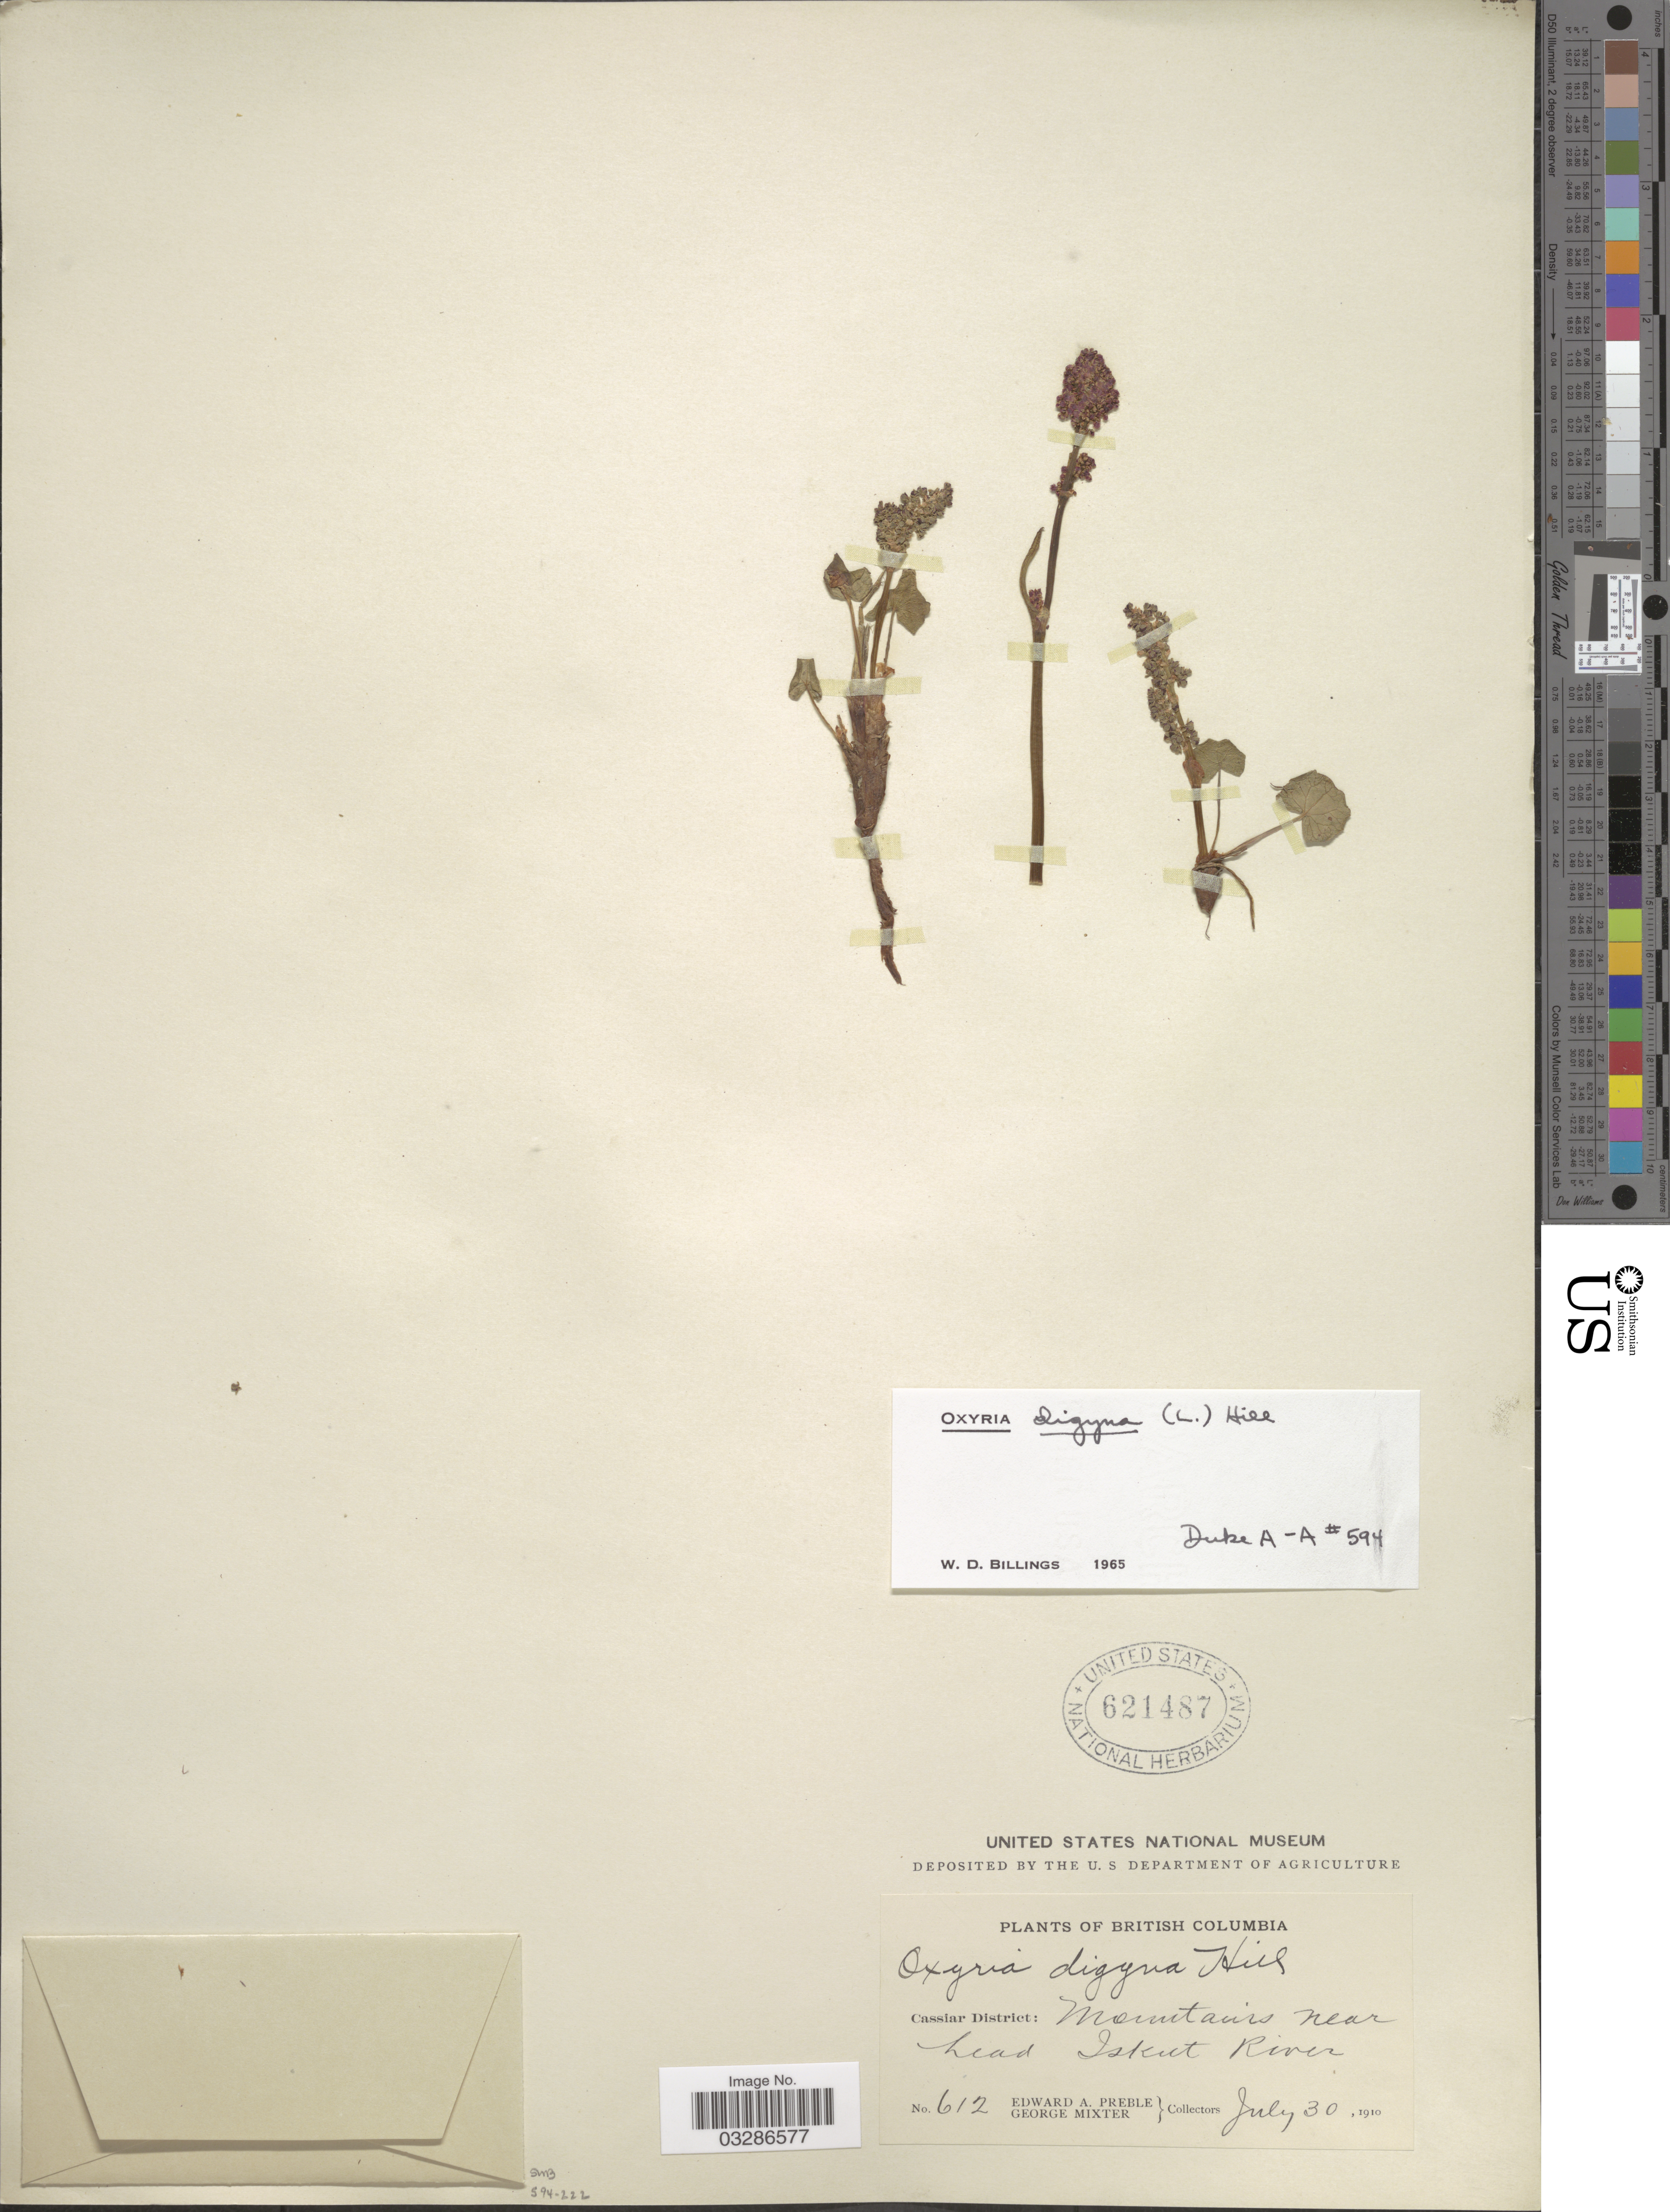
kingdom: Plantae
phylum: Tracheophyta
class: Magnoliopsida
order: Caryophyllales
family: Polygonaceae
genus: Oxyria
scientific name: Oxyria digyna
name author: (L.) Hill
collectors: E. Palmer & G. Mixter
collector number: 612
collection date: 1910-07-30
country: Canada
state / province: British Columbia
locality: Cassiar District: Mountains near head Iskut River.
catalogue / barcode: US 621487